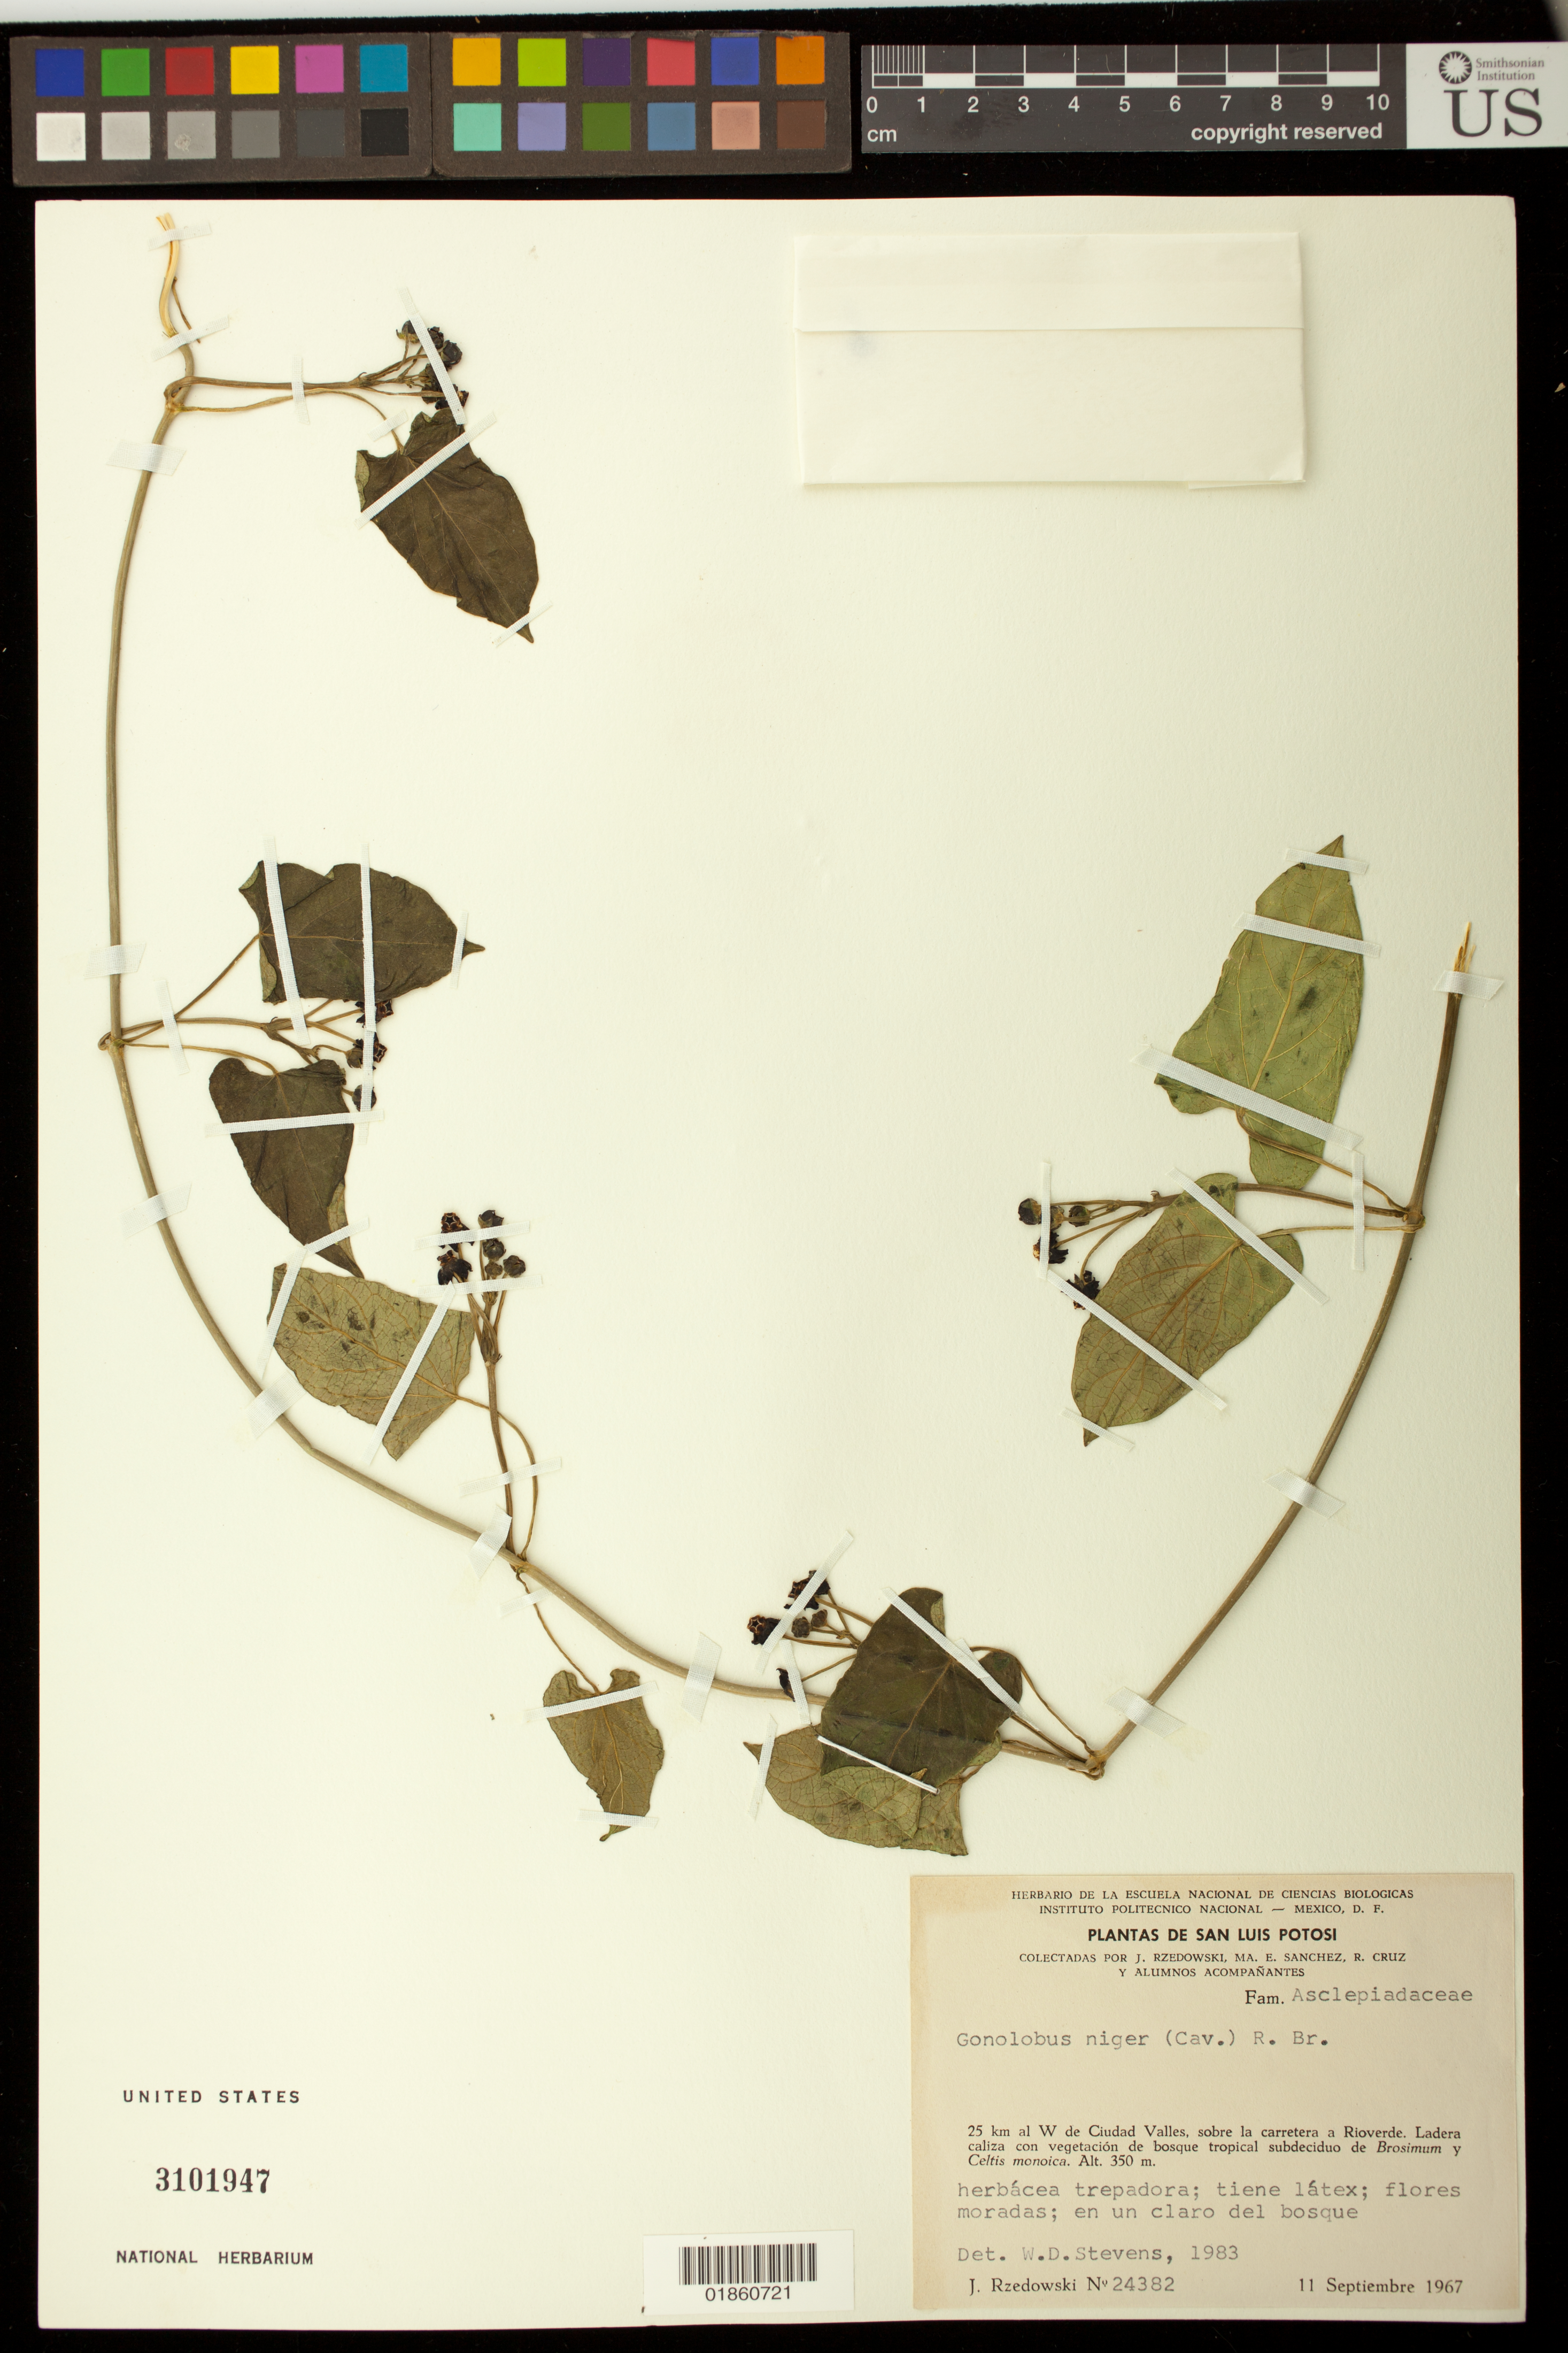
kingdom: Plantae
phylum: Tracheophyta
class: Magnoliopsida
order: Gentianales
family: Apocynaceae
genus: Gonolobus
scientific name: Gonolobus niger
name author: (Cav.) R. Br. ex Schult.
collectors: J. Rzedowski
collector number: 24382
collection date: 1967-09-11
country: Mexico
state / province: San Luis Potosí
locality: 25 km al W de Ciudad Valles sobre la carretera a Rioverde.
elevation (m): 350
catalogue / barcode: US 3101947